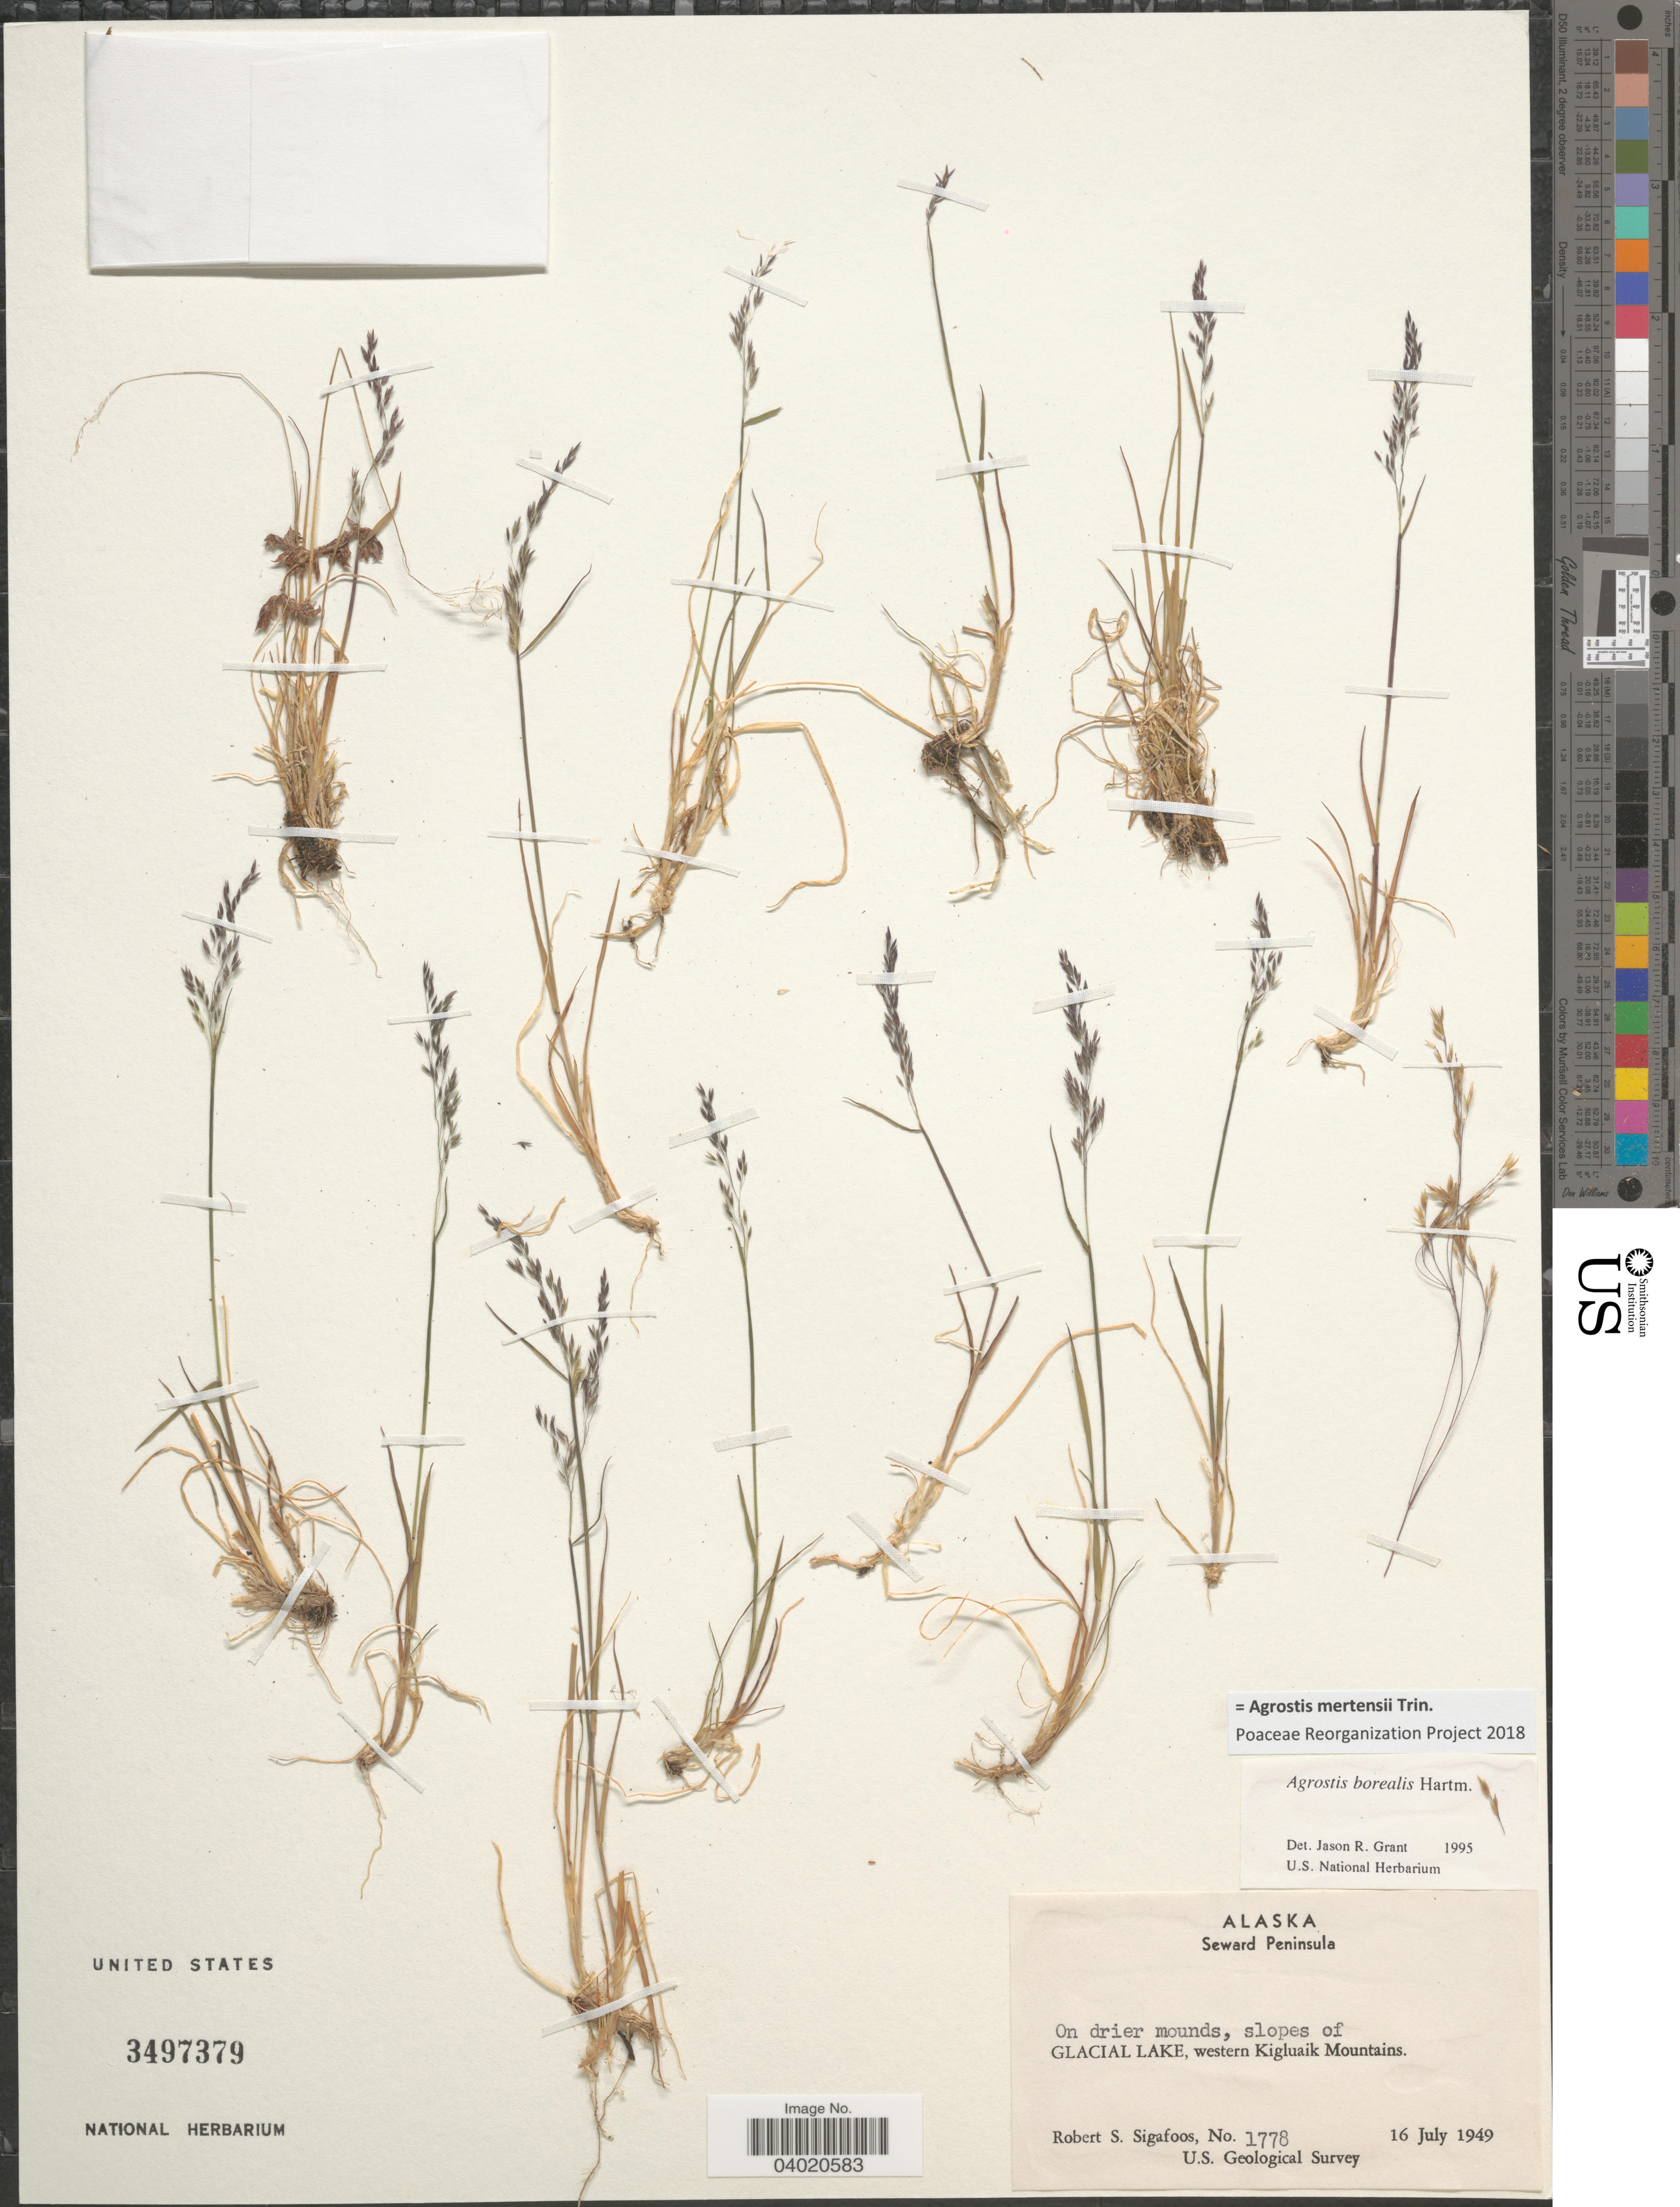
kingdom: Plantae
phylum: Tracheophyta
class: Liliopsida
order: Poales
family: Poaceae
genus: Agrostis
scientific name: Agrostis mertensii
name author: Trin.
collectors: R. Sigafoos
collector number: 1778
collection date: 1949-07-16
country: United States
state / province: Alaska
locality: Seward Peninsula. On drier mounds, slopes of Glacial Lake, western Kigluaik Mountains.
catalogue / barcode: US 3497379